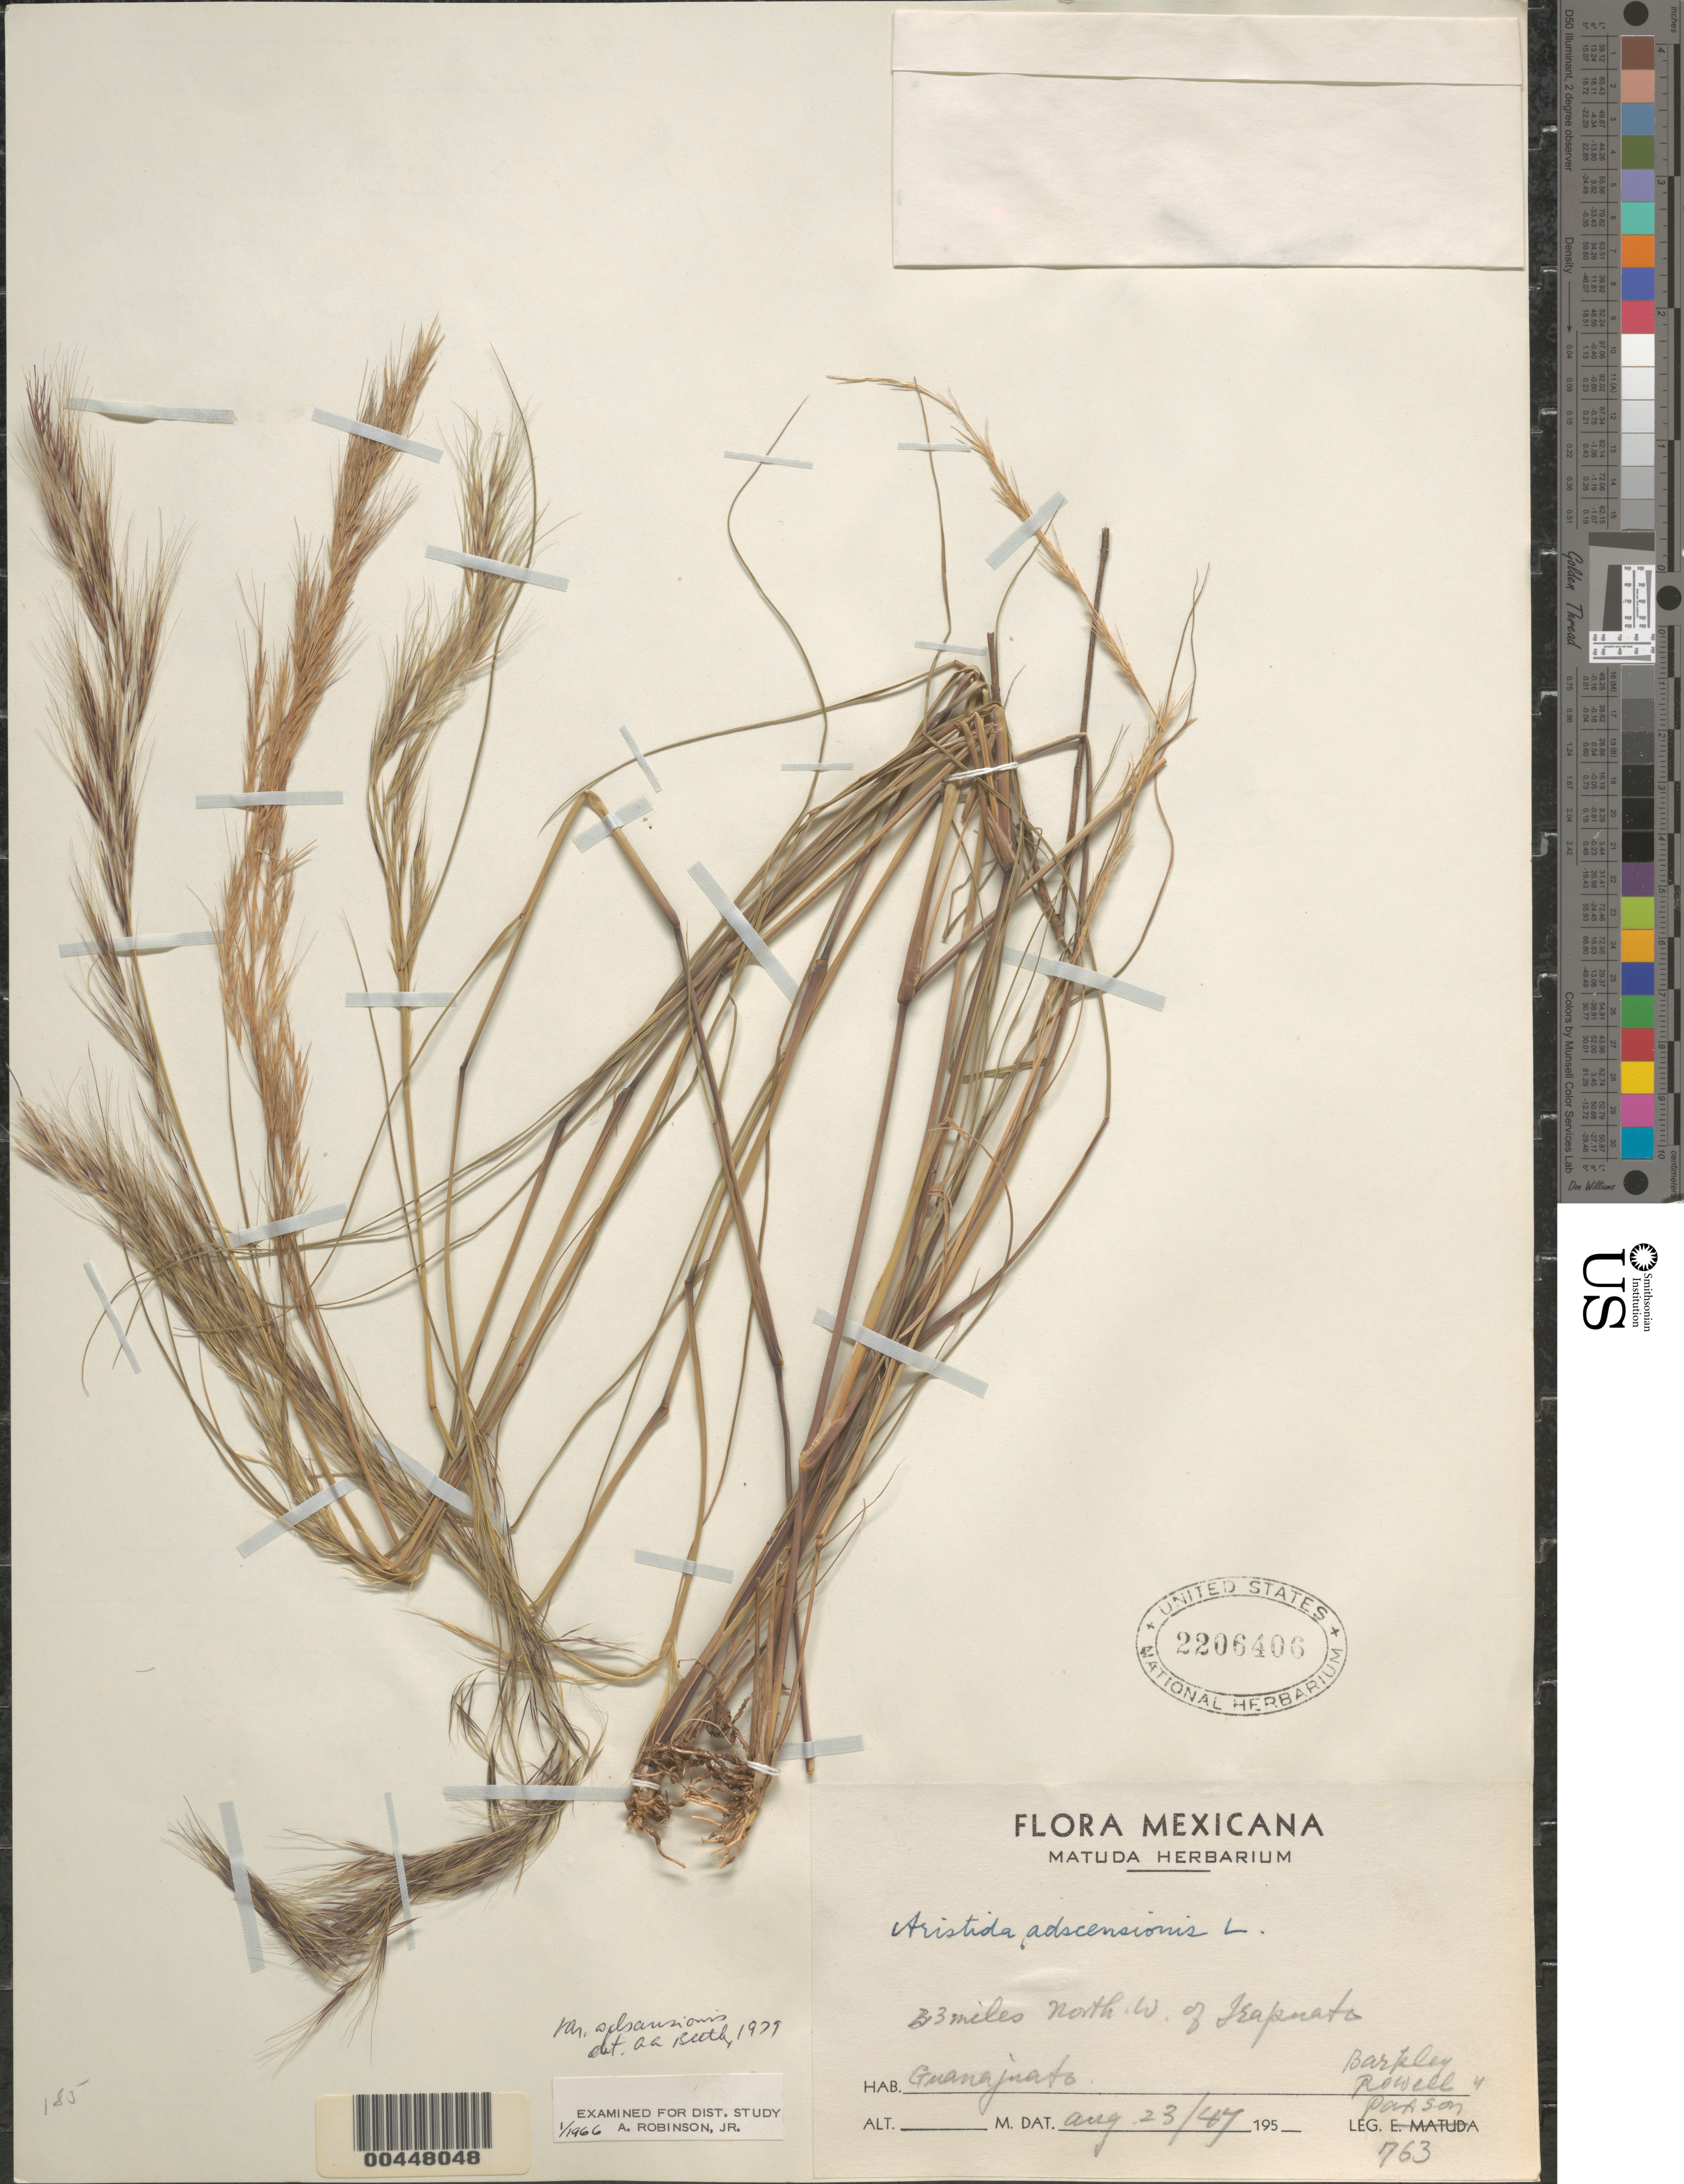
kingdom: Plantae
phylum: Tracheophyta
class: Liliopsida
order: Poales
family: Poaceae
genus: Aristida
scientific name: Aristida adscensionis var. adscensionis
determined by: Beetle, O. A.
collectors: -- Barkley, C. Rowed & Pwason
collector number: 763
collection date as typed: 23 Aug 1984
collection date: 1984-08-23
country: Mexico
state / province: Guanajuato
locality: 33 miles NW of Irapuato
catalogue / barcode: US 2206406